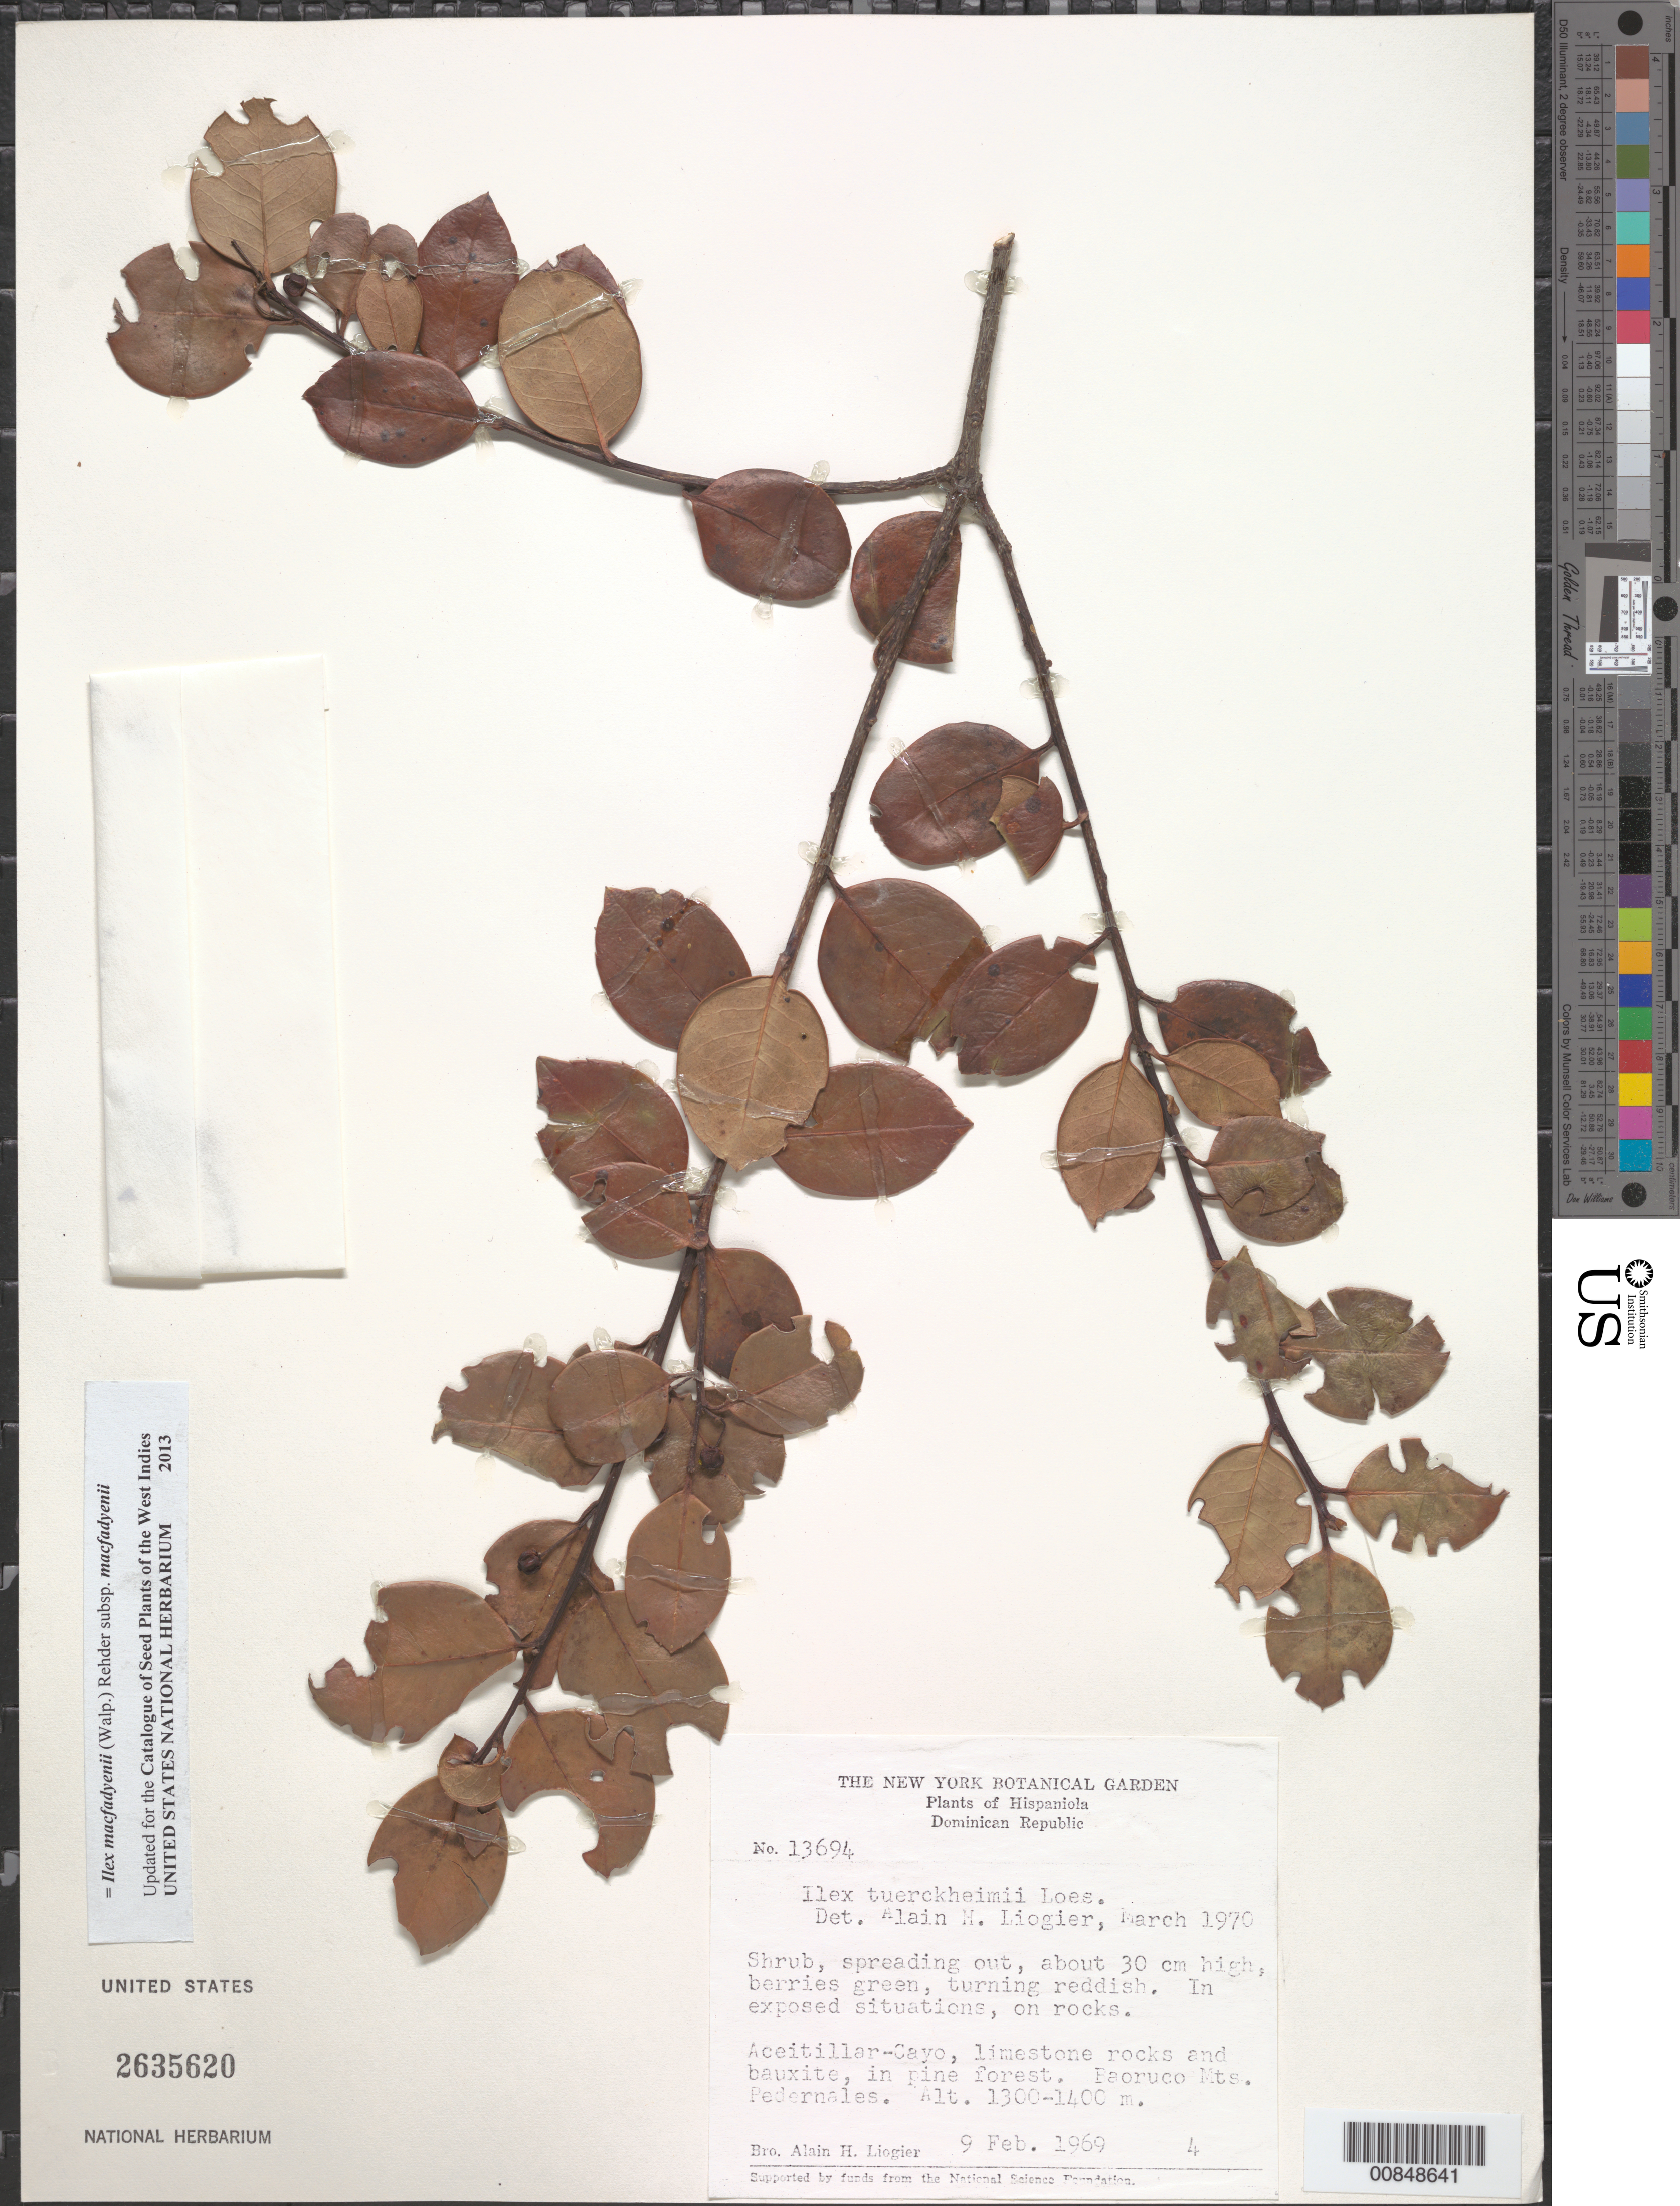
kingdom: Plantae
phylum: Tracheophyta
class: Magnoliopsida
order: Aquifoliales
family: Aquifoliaceae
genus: Ilex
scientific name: Ilex macfadyenii subsp. macfadyenii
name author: (Walp.) Rehder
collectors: A. H. Liogier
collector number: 13694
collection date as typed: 09 Feb 1969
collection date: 1969-02-09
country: Dominican Republic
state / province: Pedernales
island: Hispaniola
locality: Aceitillar-Cayo, Baoruco Mts.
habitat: In exposed situations, on limestone rocks and bauxite, in pine forest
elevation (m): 1300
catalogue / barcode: US 2635620